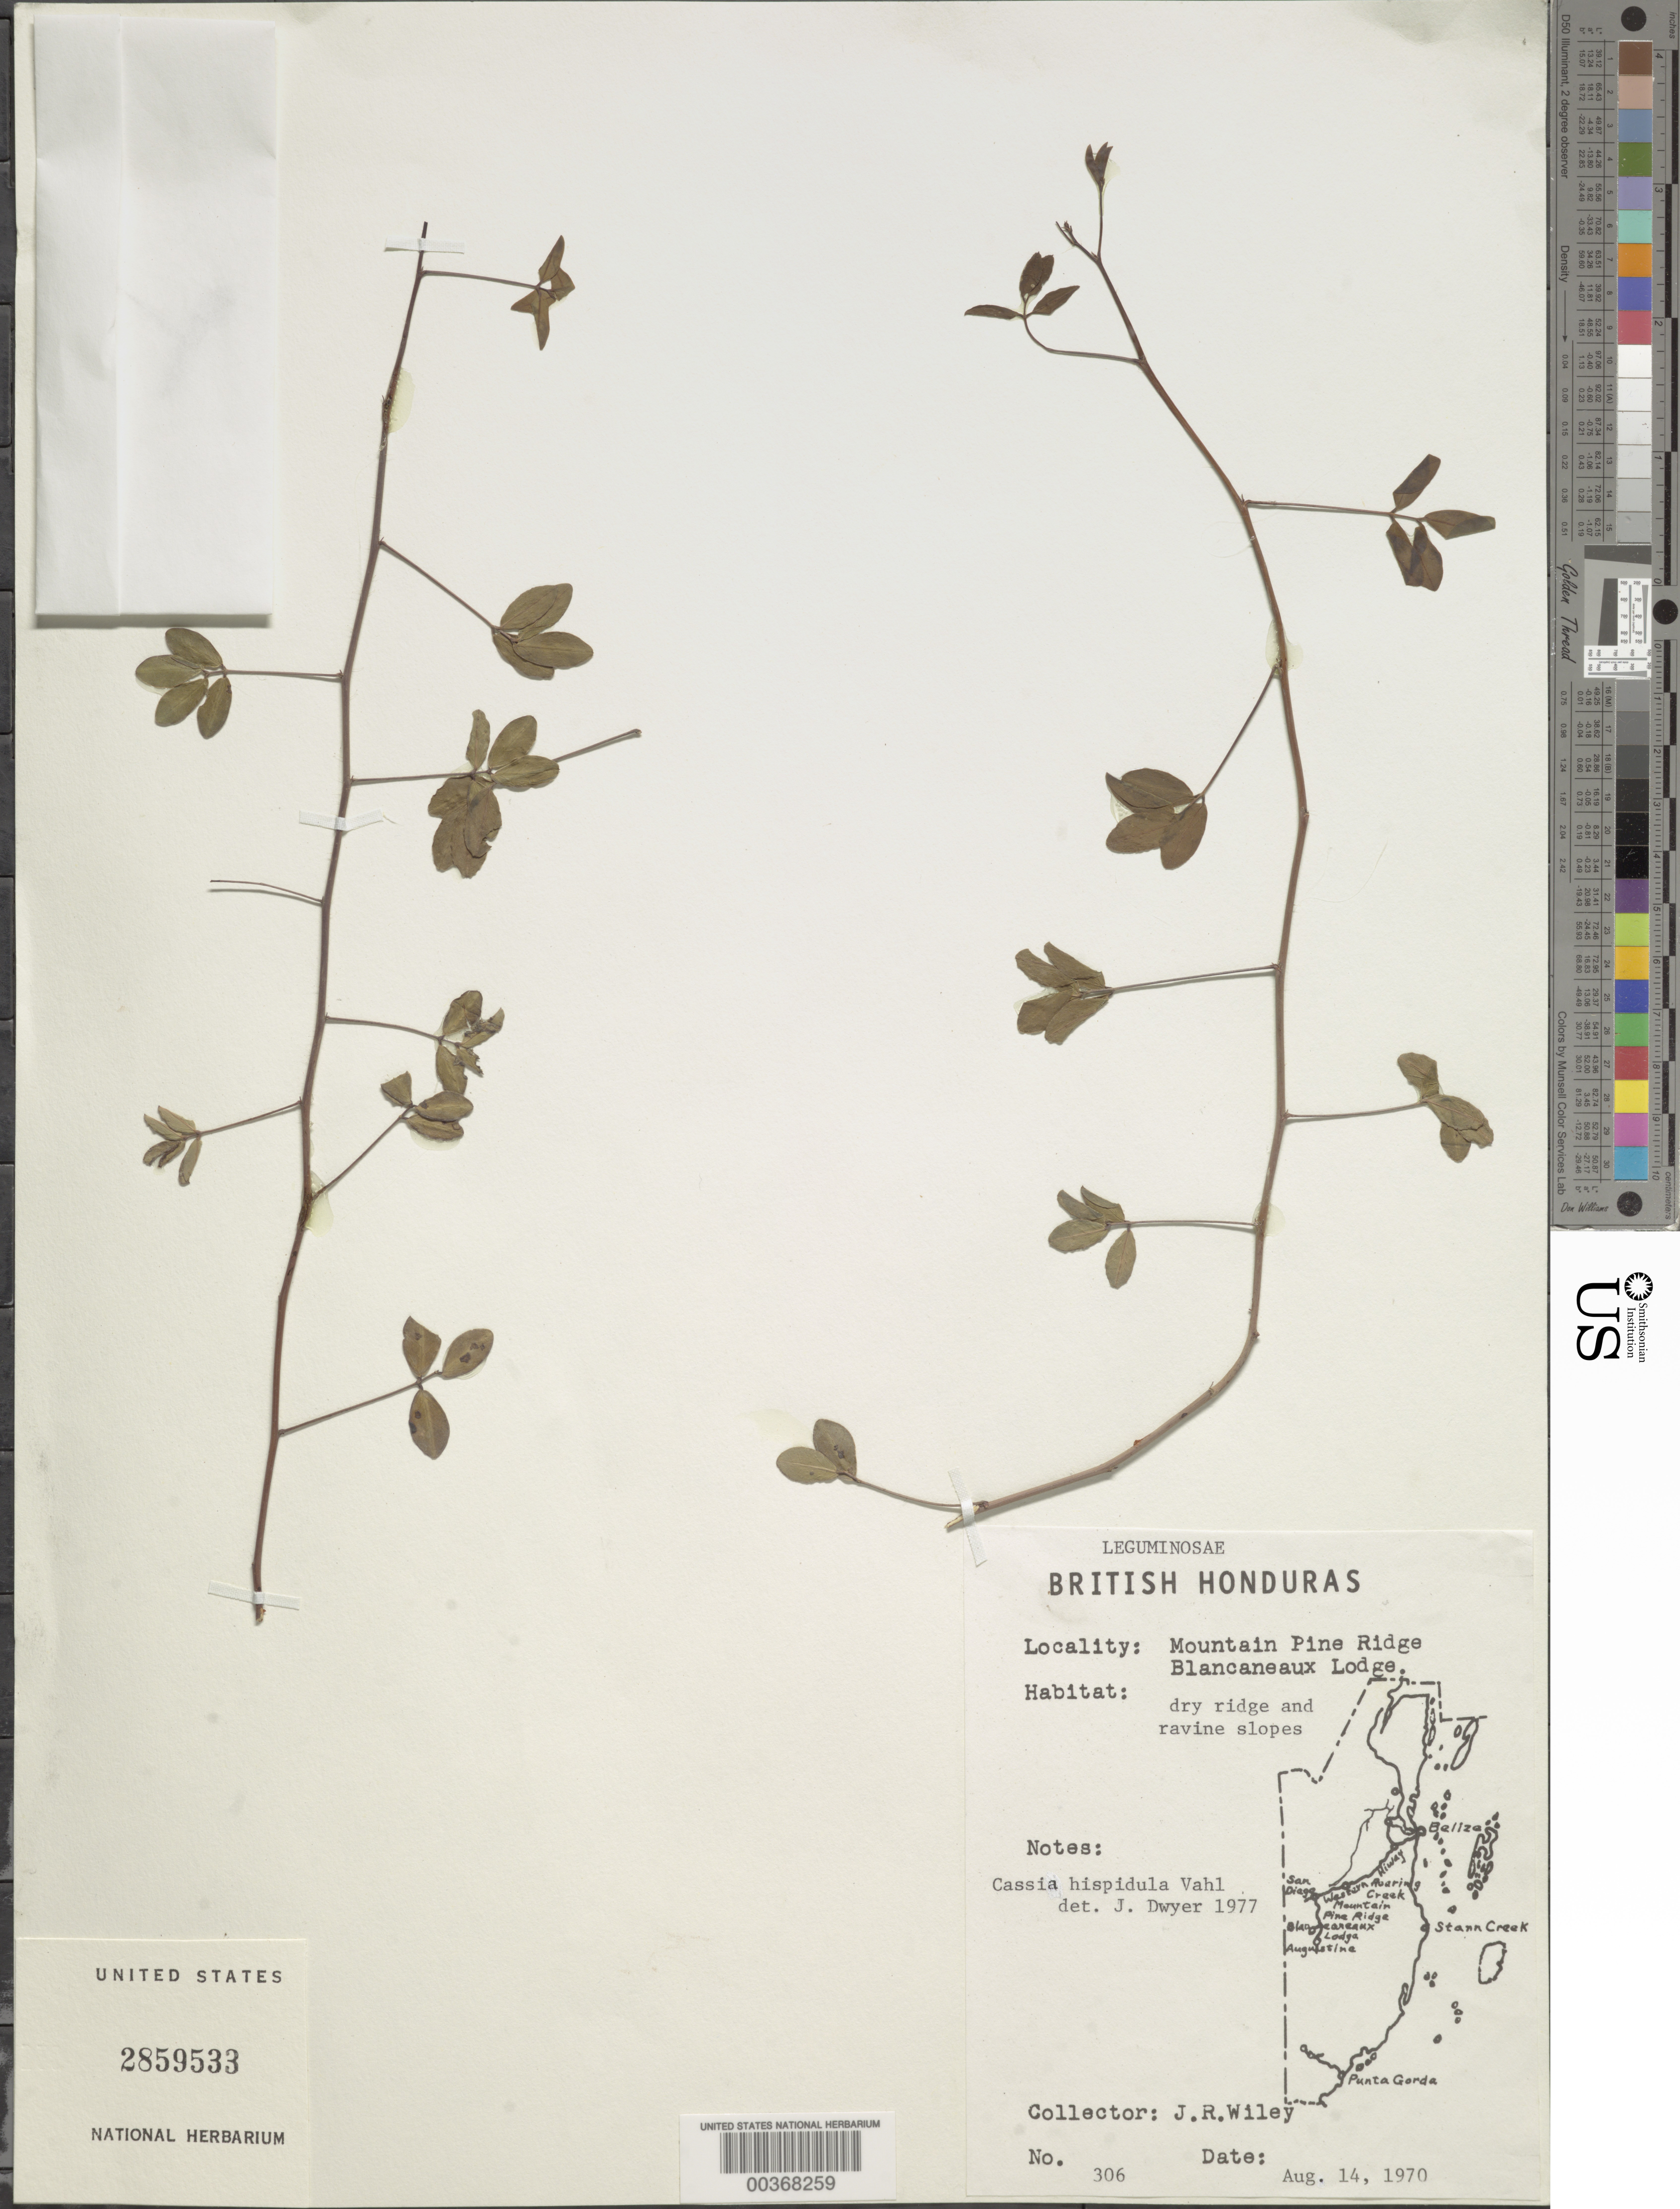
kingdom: Plantae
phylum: Tracheophyta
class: Magnoliopsida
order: Fabales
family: Fabaceae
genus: Chamaecrista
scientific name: Chamaecrista hispidula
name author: (Vahl) H.S. Irwin & Barneby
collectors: J. Wiley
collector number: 306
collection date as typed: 14 Aug 1970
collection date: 1970-08-14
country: Belize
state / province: Cayo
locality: Augustine, Mountain Pine Ridge, Blancaneaux Lodge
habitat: Dry ridge and ravine slopes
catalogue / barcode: US 2859533